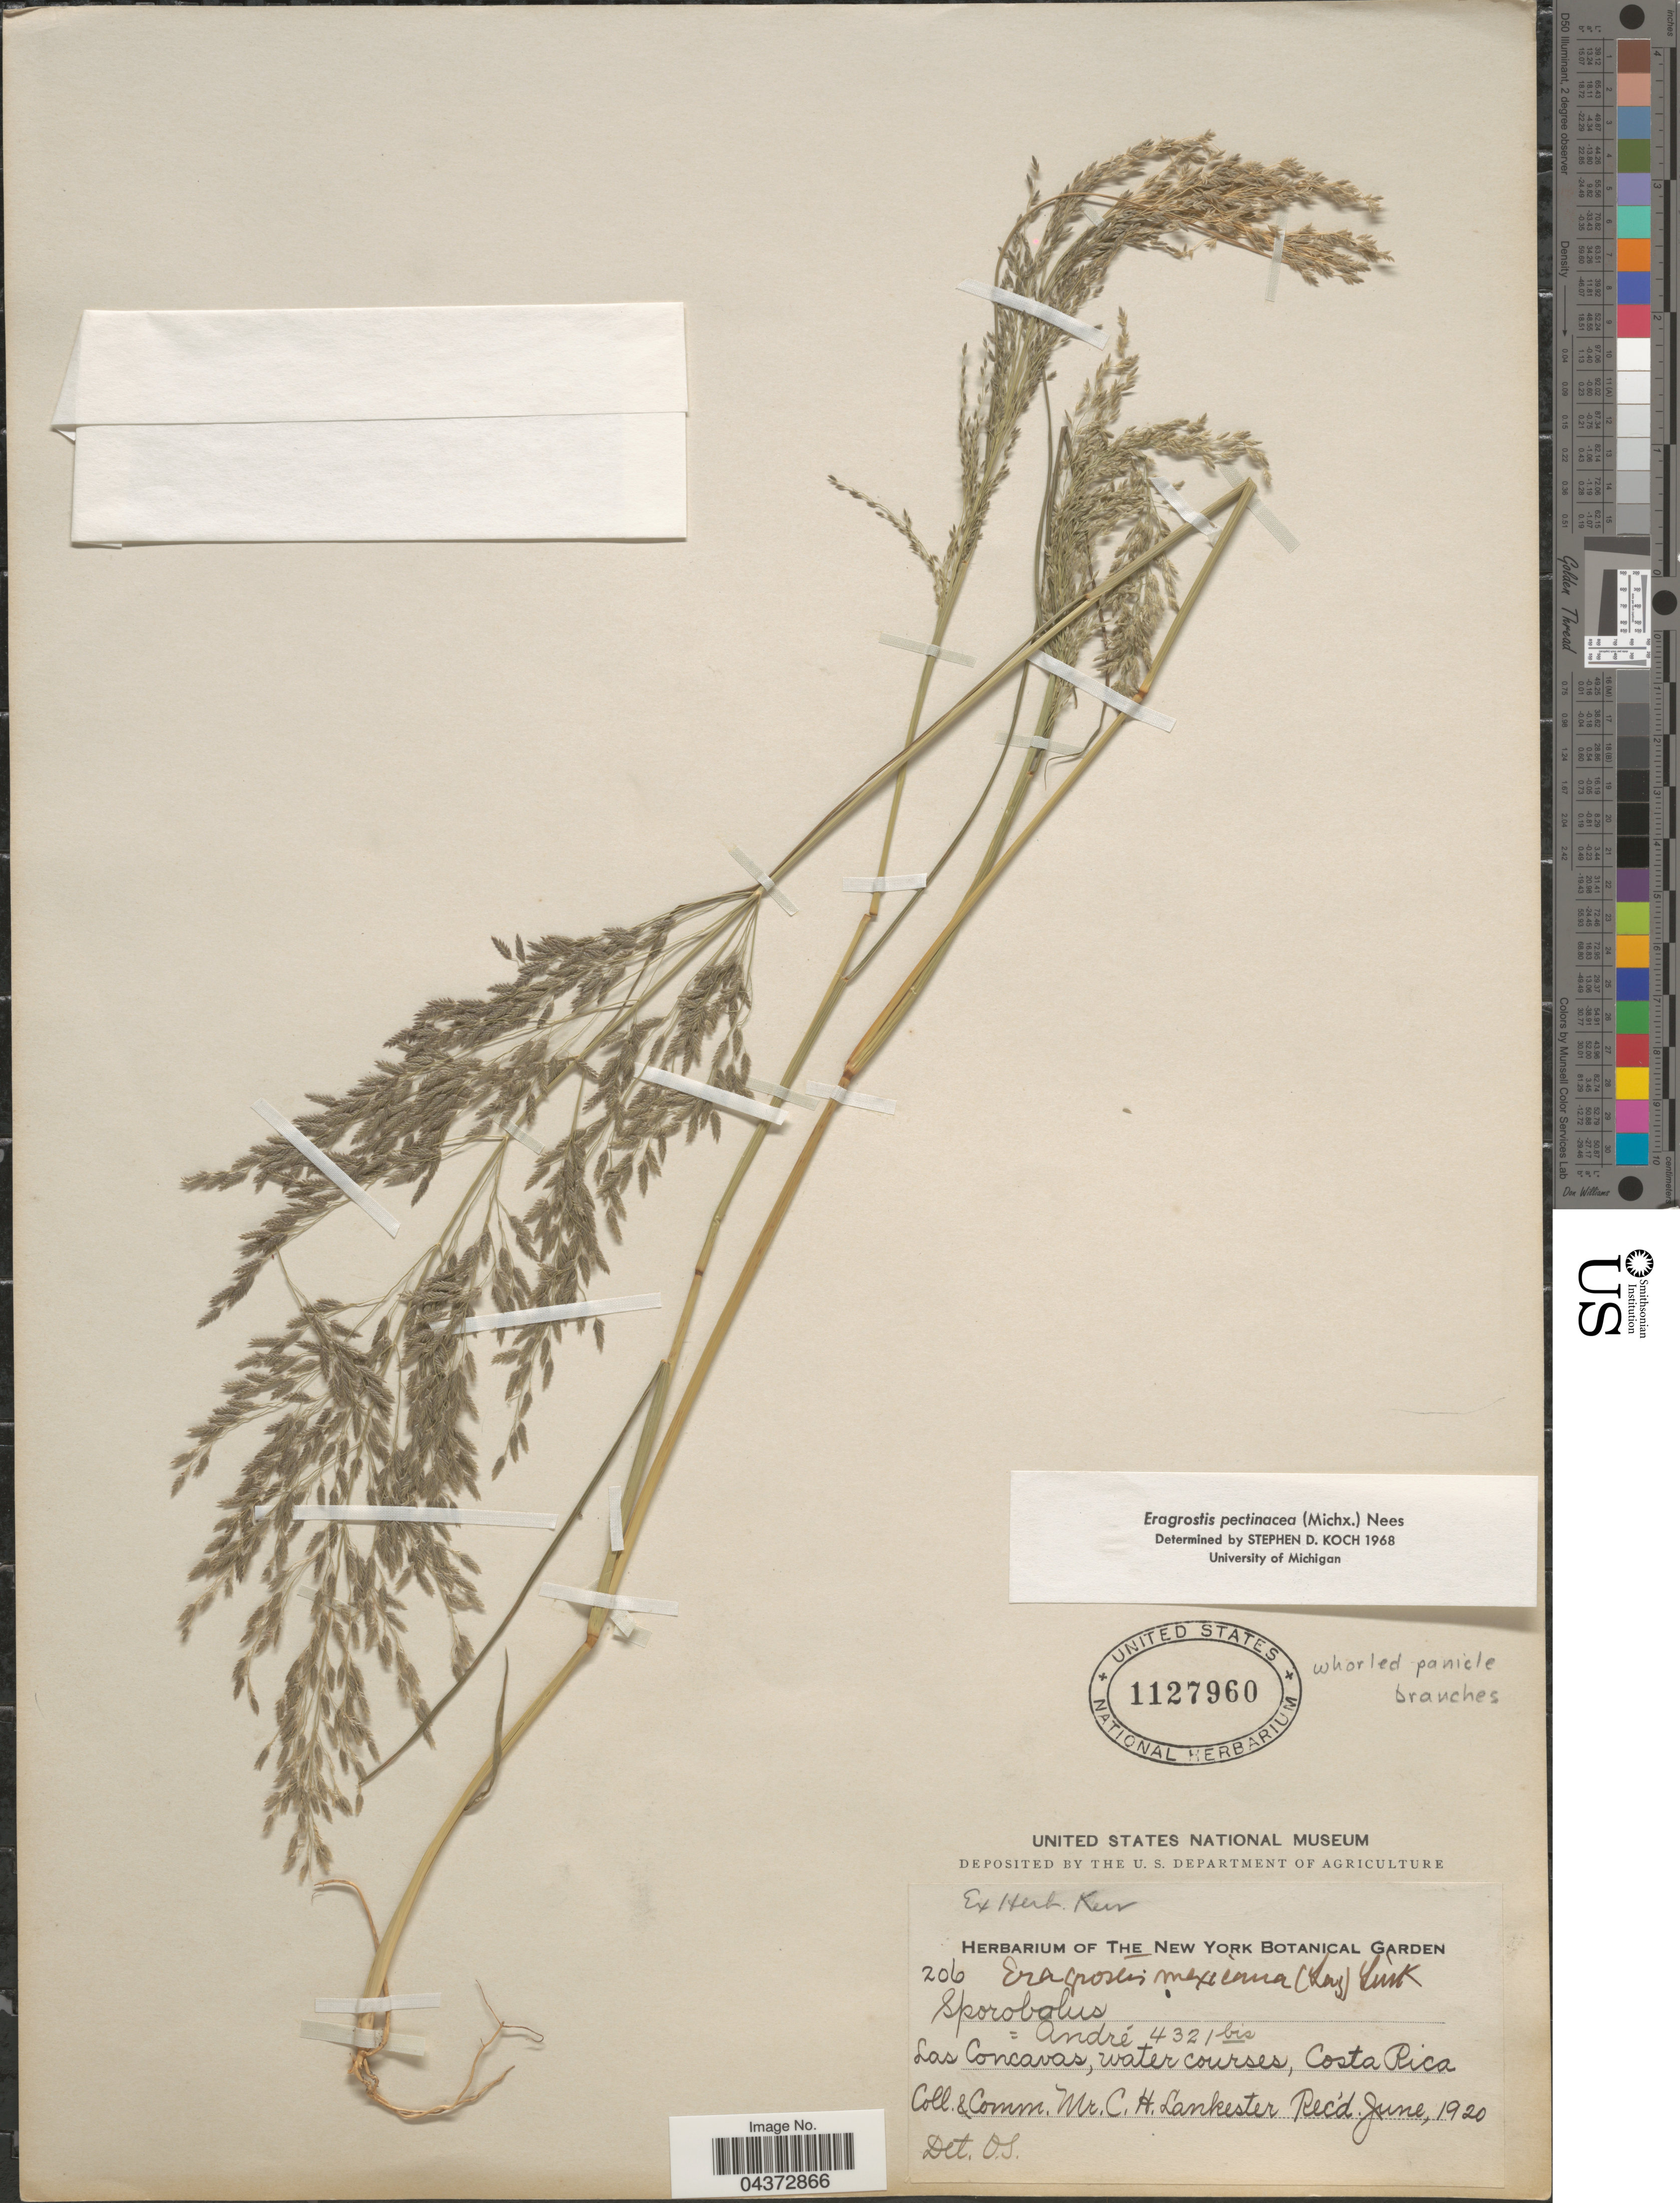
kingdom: Plantae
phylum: Tracheophyta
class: Liliopsida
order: Poales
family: Poaceae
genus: Eragrostis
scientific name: Eragrostis pectinacea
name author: (Michx.) Nees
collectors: C. H. Lankester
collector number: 206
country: Costa Rica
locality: Las Concavas, water courses.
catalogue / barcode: US 1127960